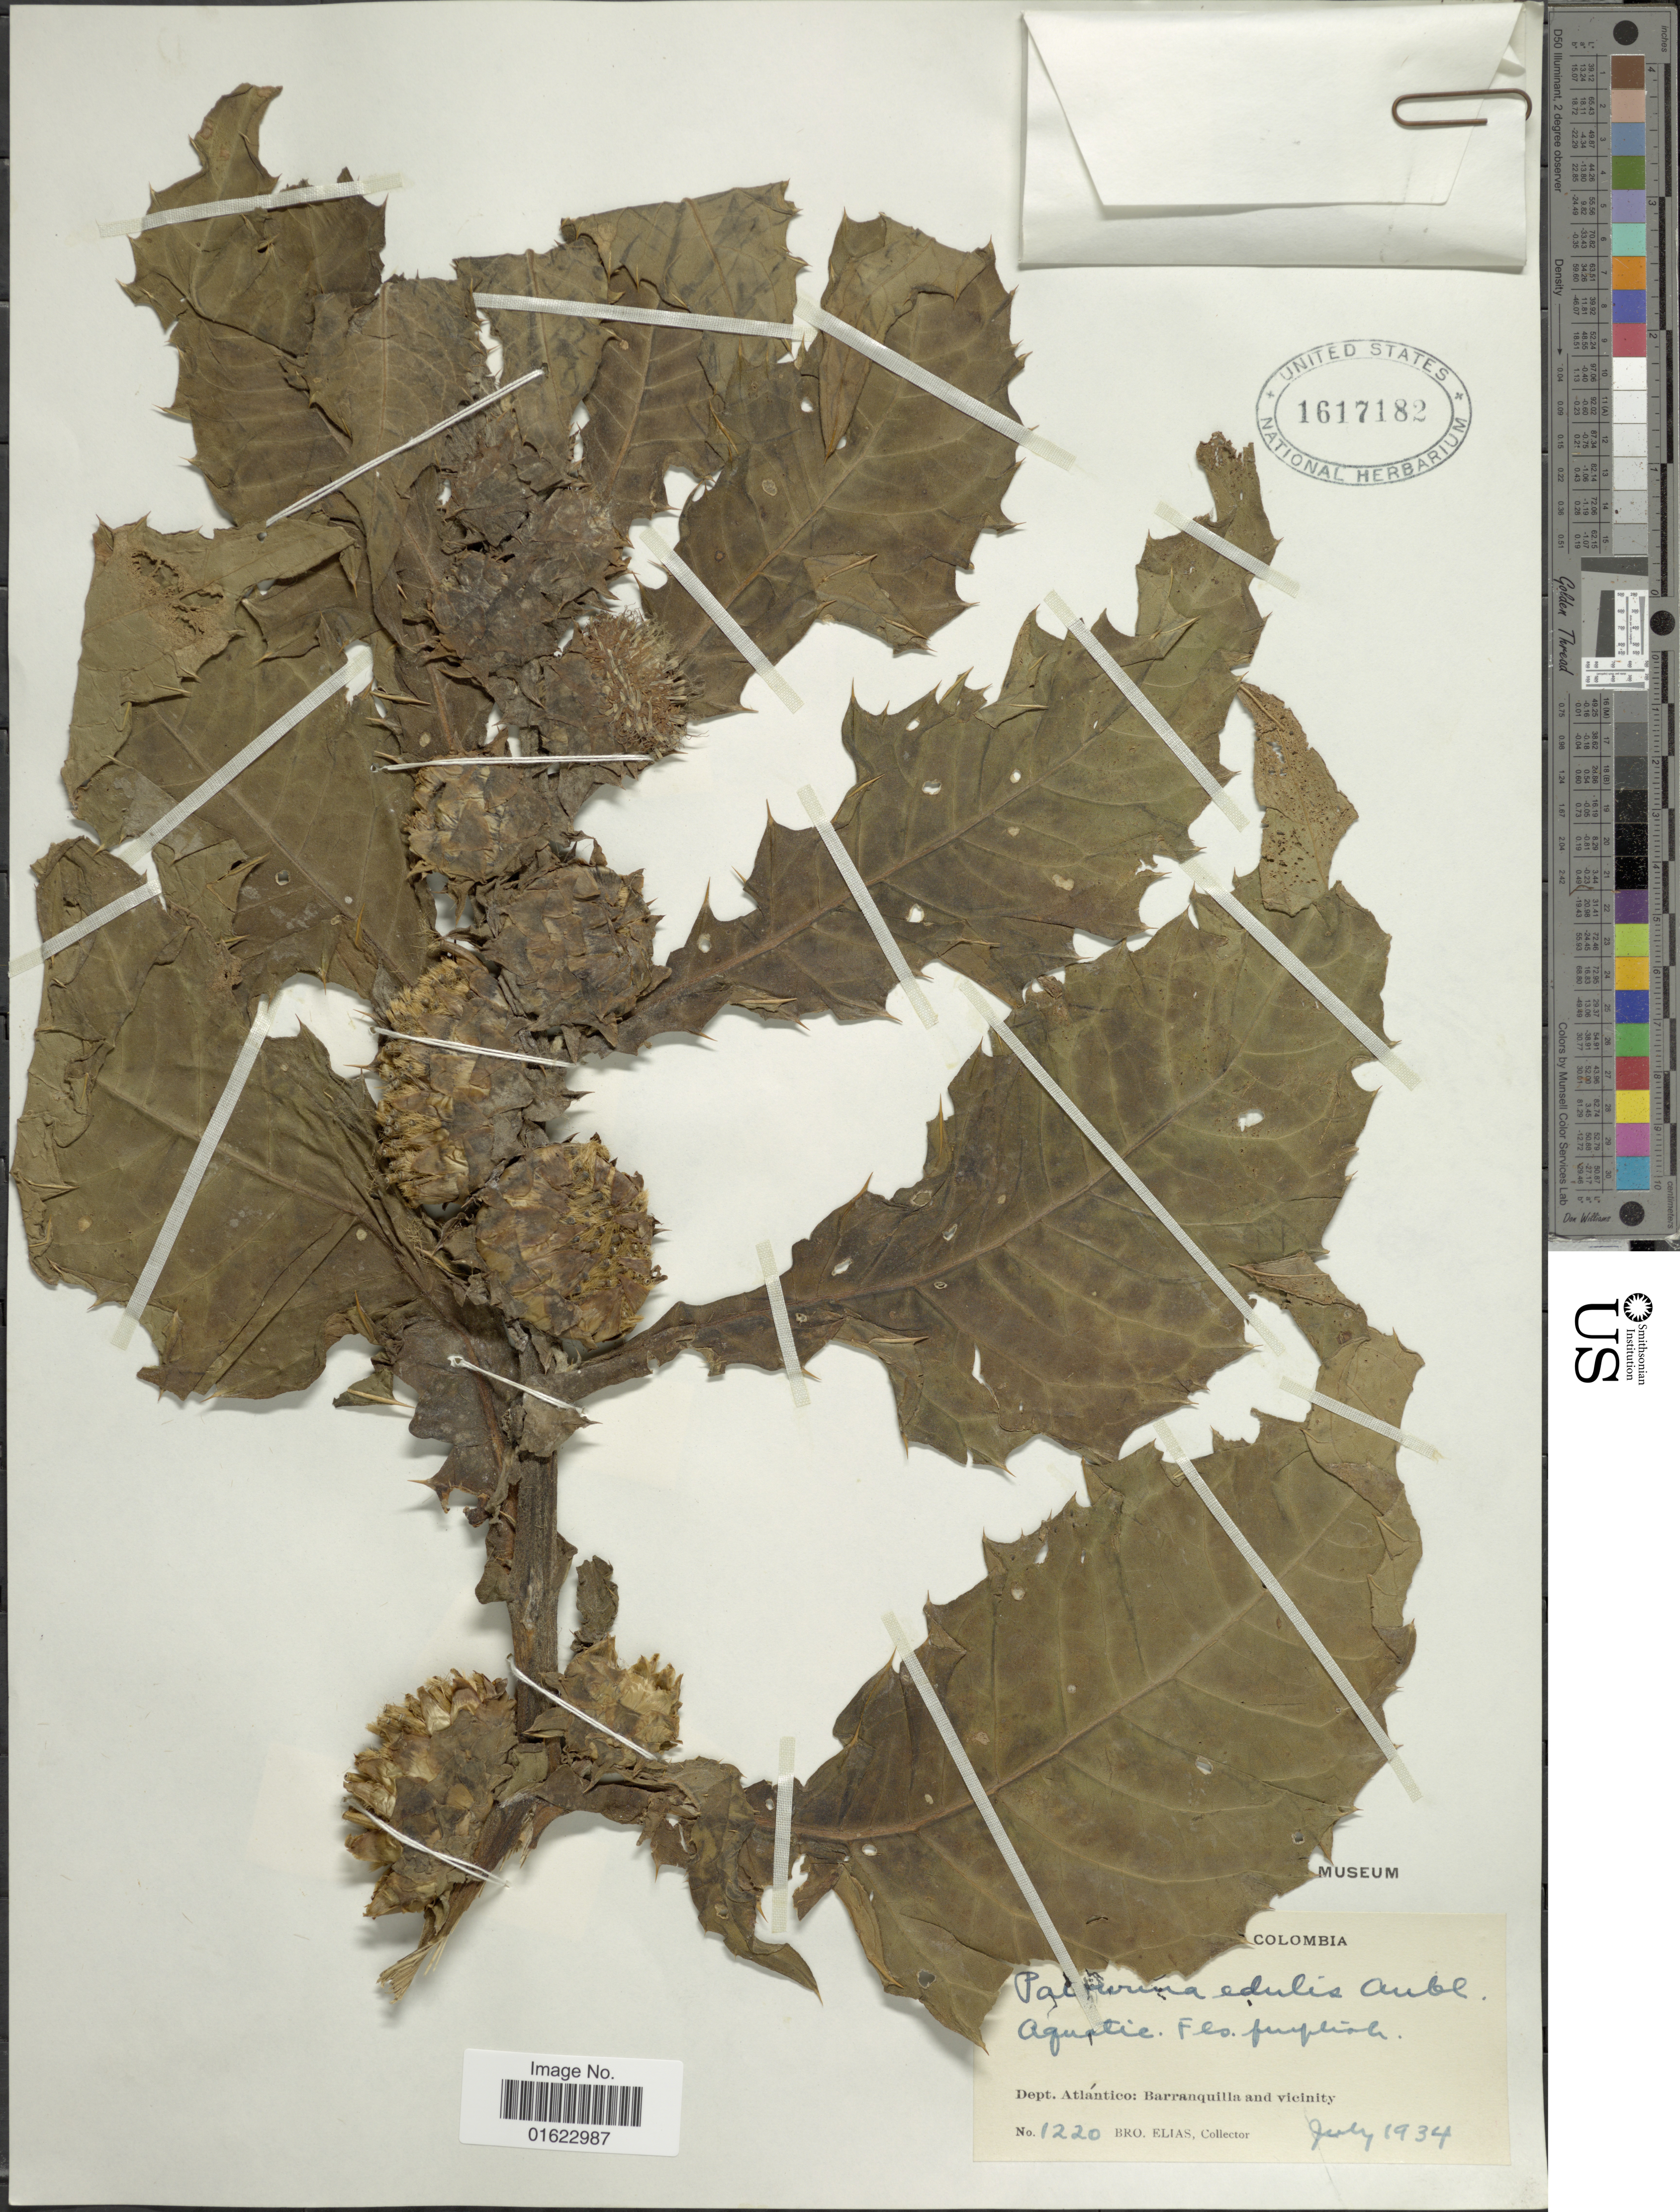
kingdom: Plantae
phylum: Tracheophyta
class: Magnoliopsida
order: Asterales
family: Asteraceae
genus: Pacourina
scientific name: Pacourina edulis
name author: Aubl.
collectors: Bro. Elias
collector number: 1220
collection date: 1934-07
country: Colombia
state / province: Atlántico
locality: Dept. atlantico: Barranquila and vicinity.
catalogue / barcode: US 1617182